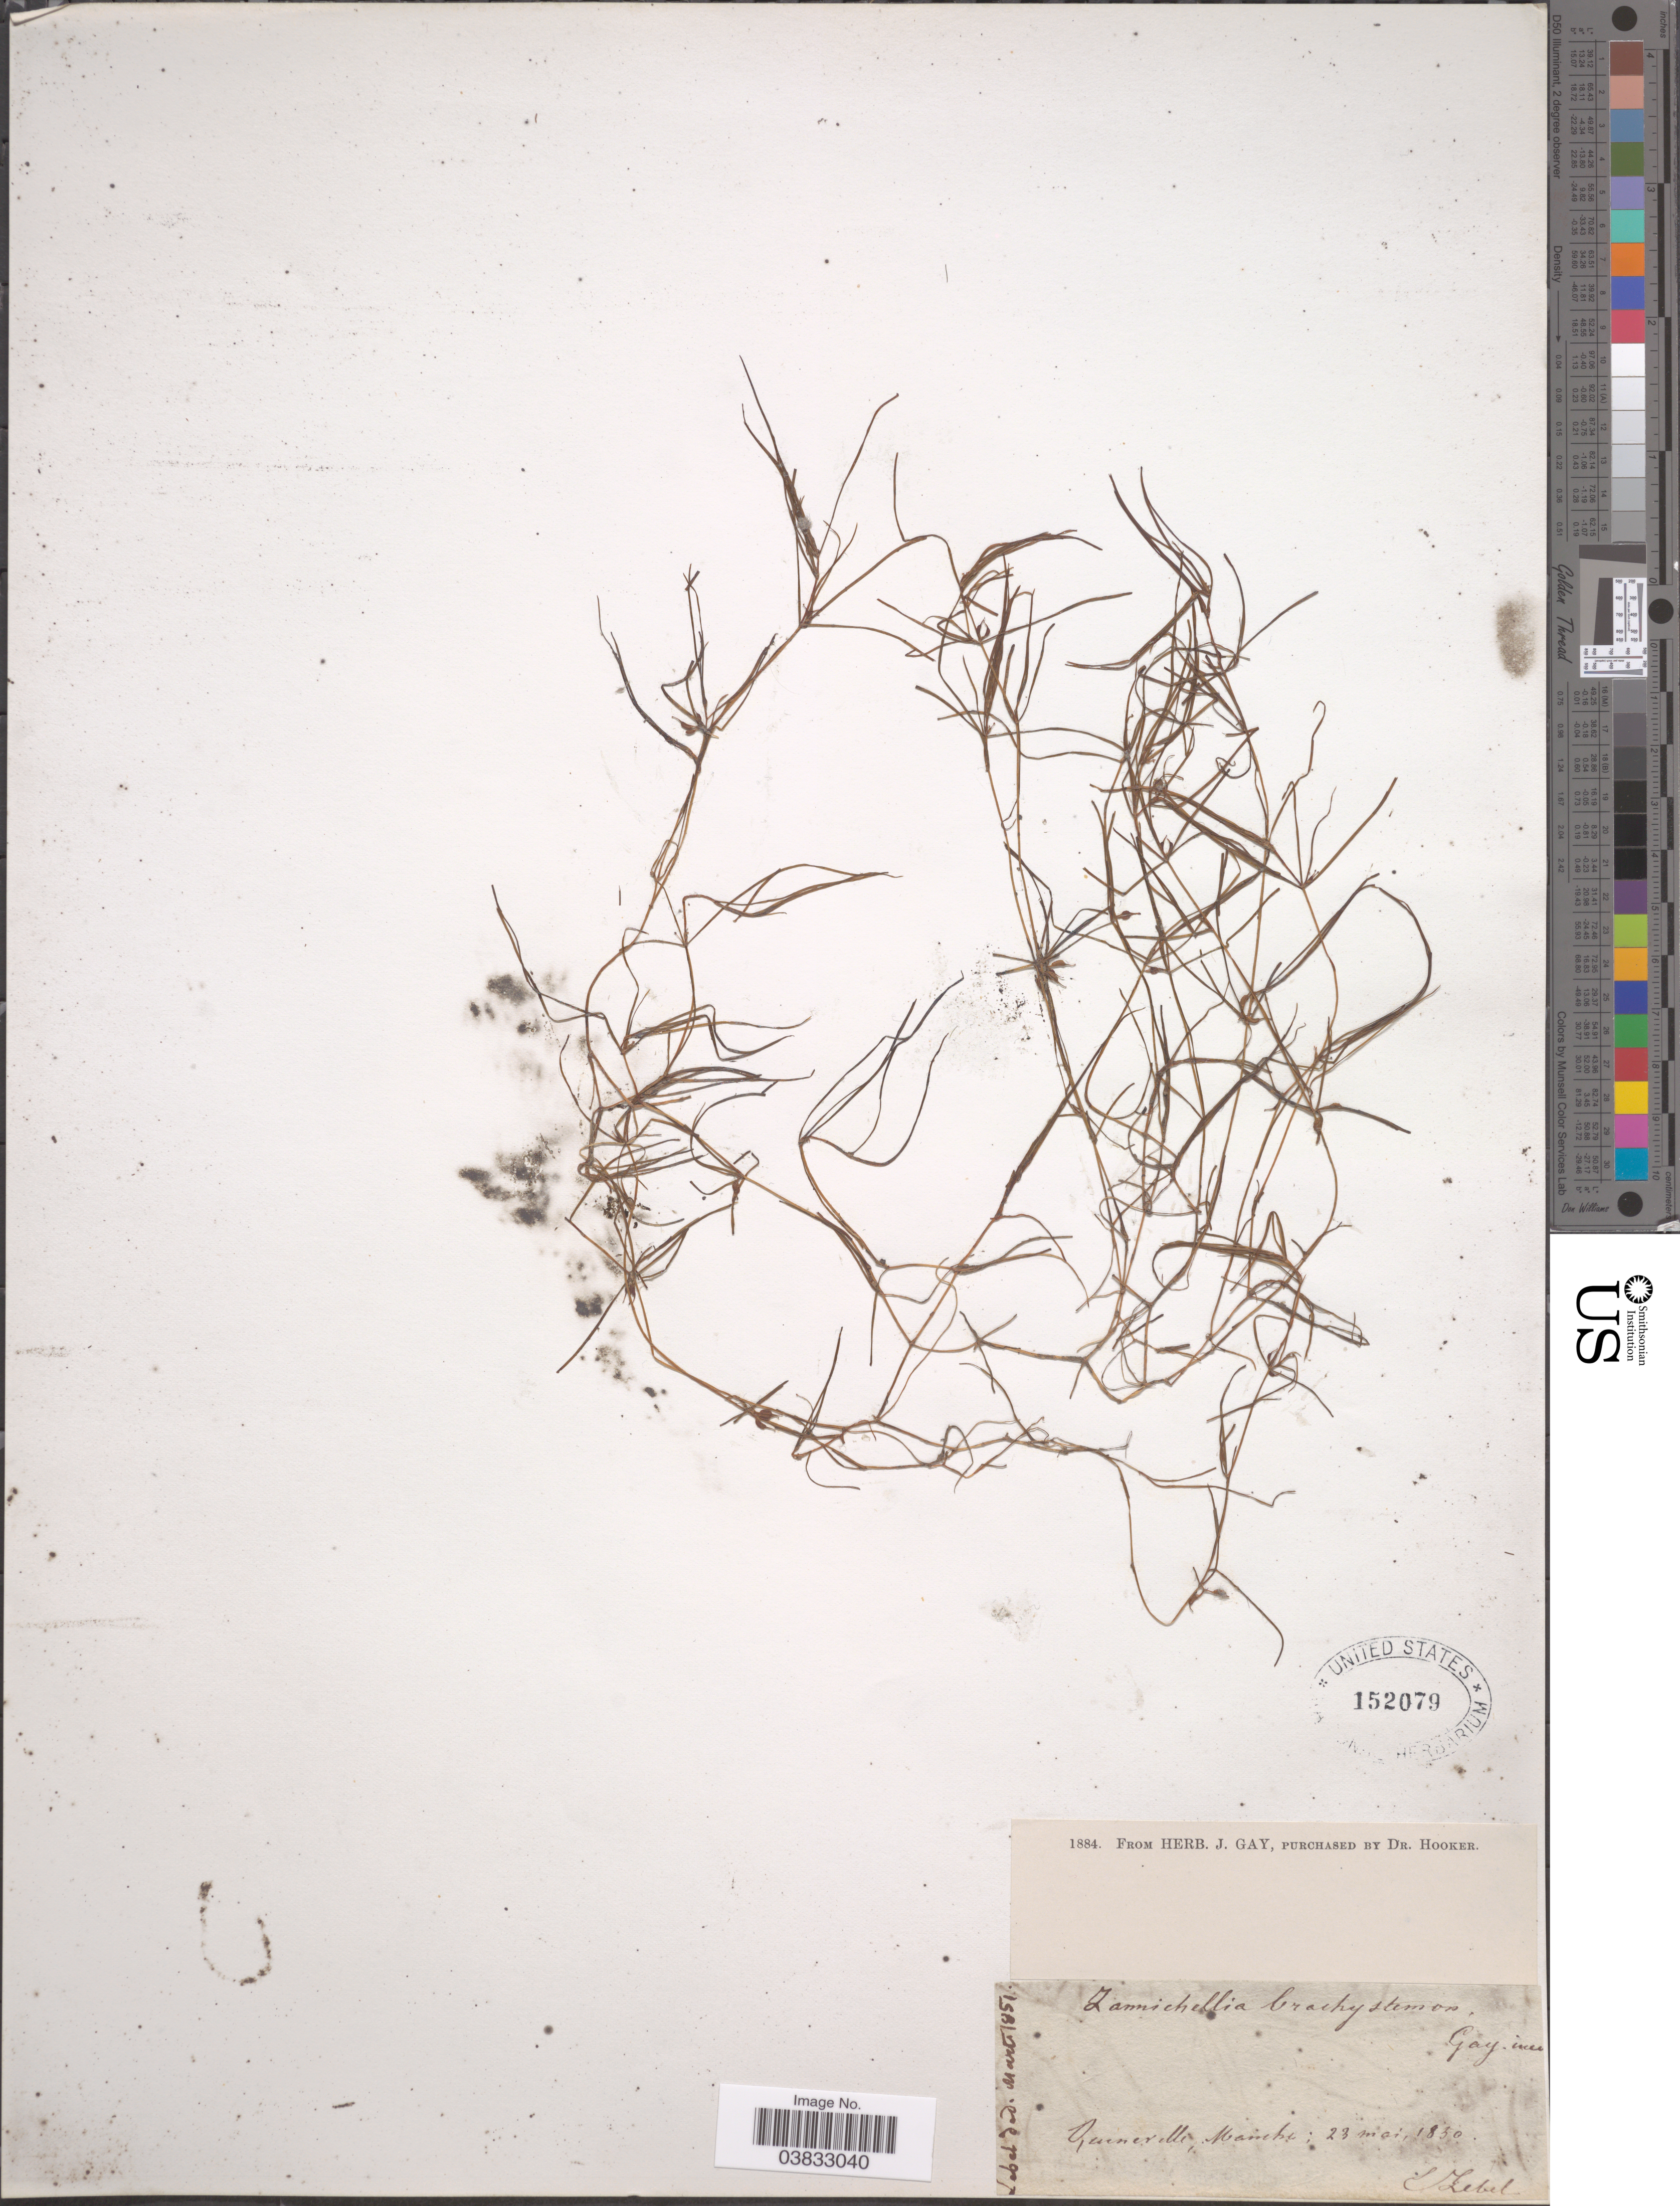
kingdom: Plantae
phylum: Tracheophyta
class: Liliopsida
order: Alismatales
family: Potamogetonaceae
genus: Zannichellia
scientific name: Zannichellia palustris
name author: L.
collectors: Lebel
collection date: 1830-05-23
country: France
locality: Quinevelle, Manche.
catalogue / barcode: US 152079